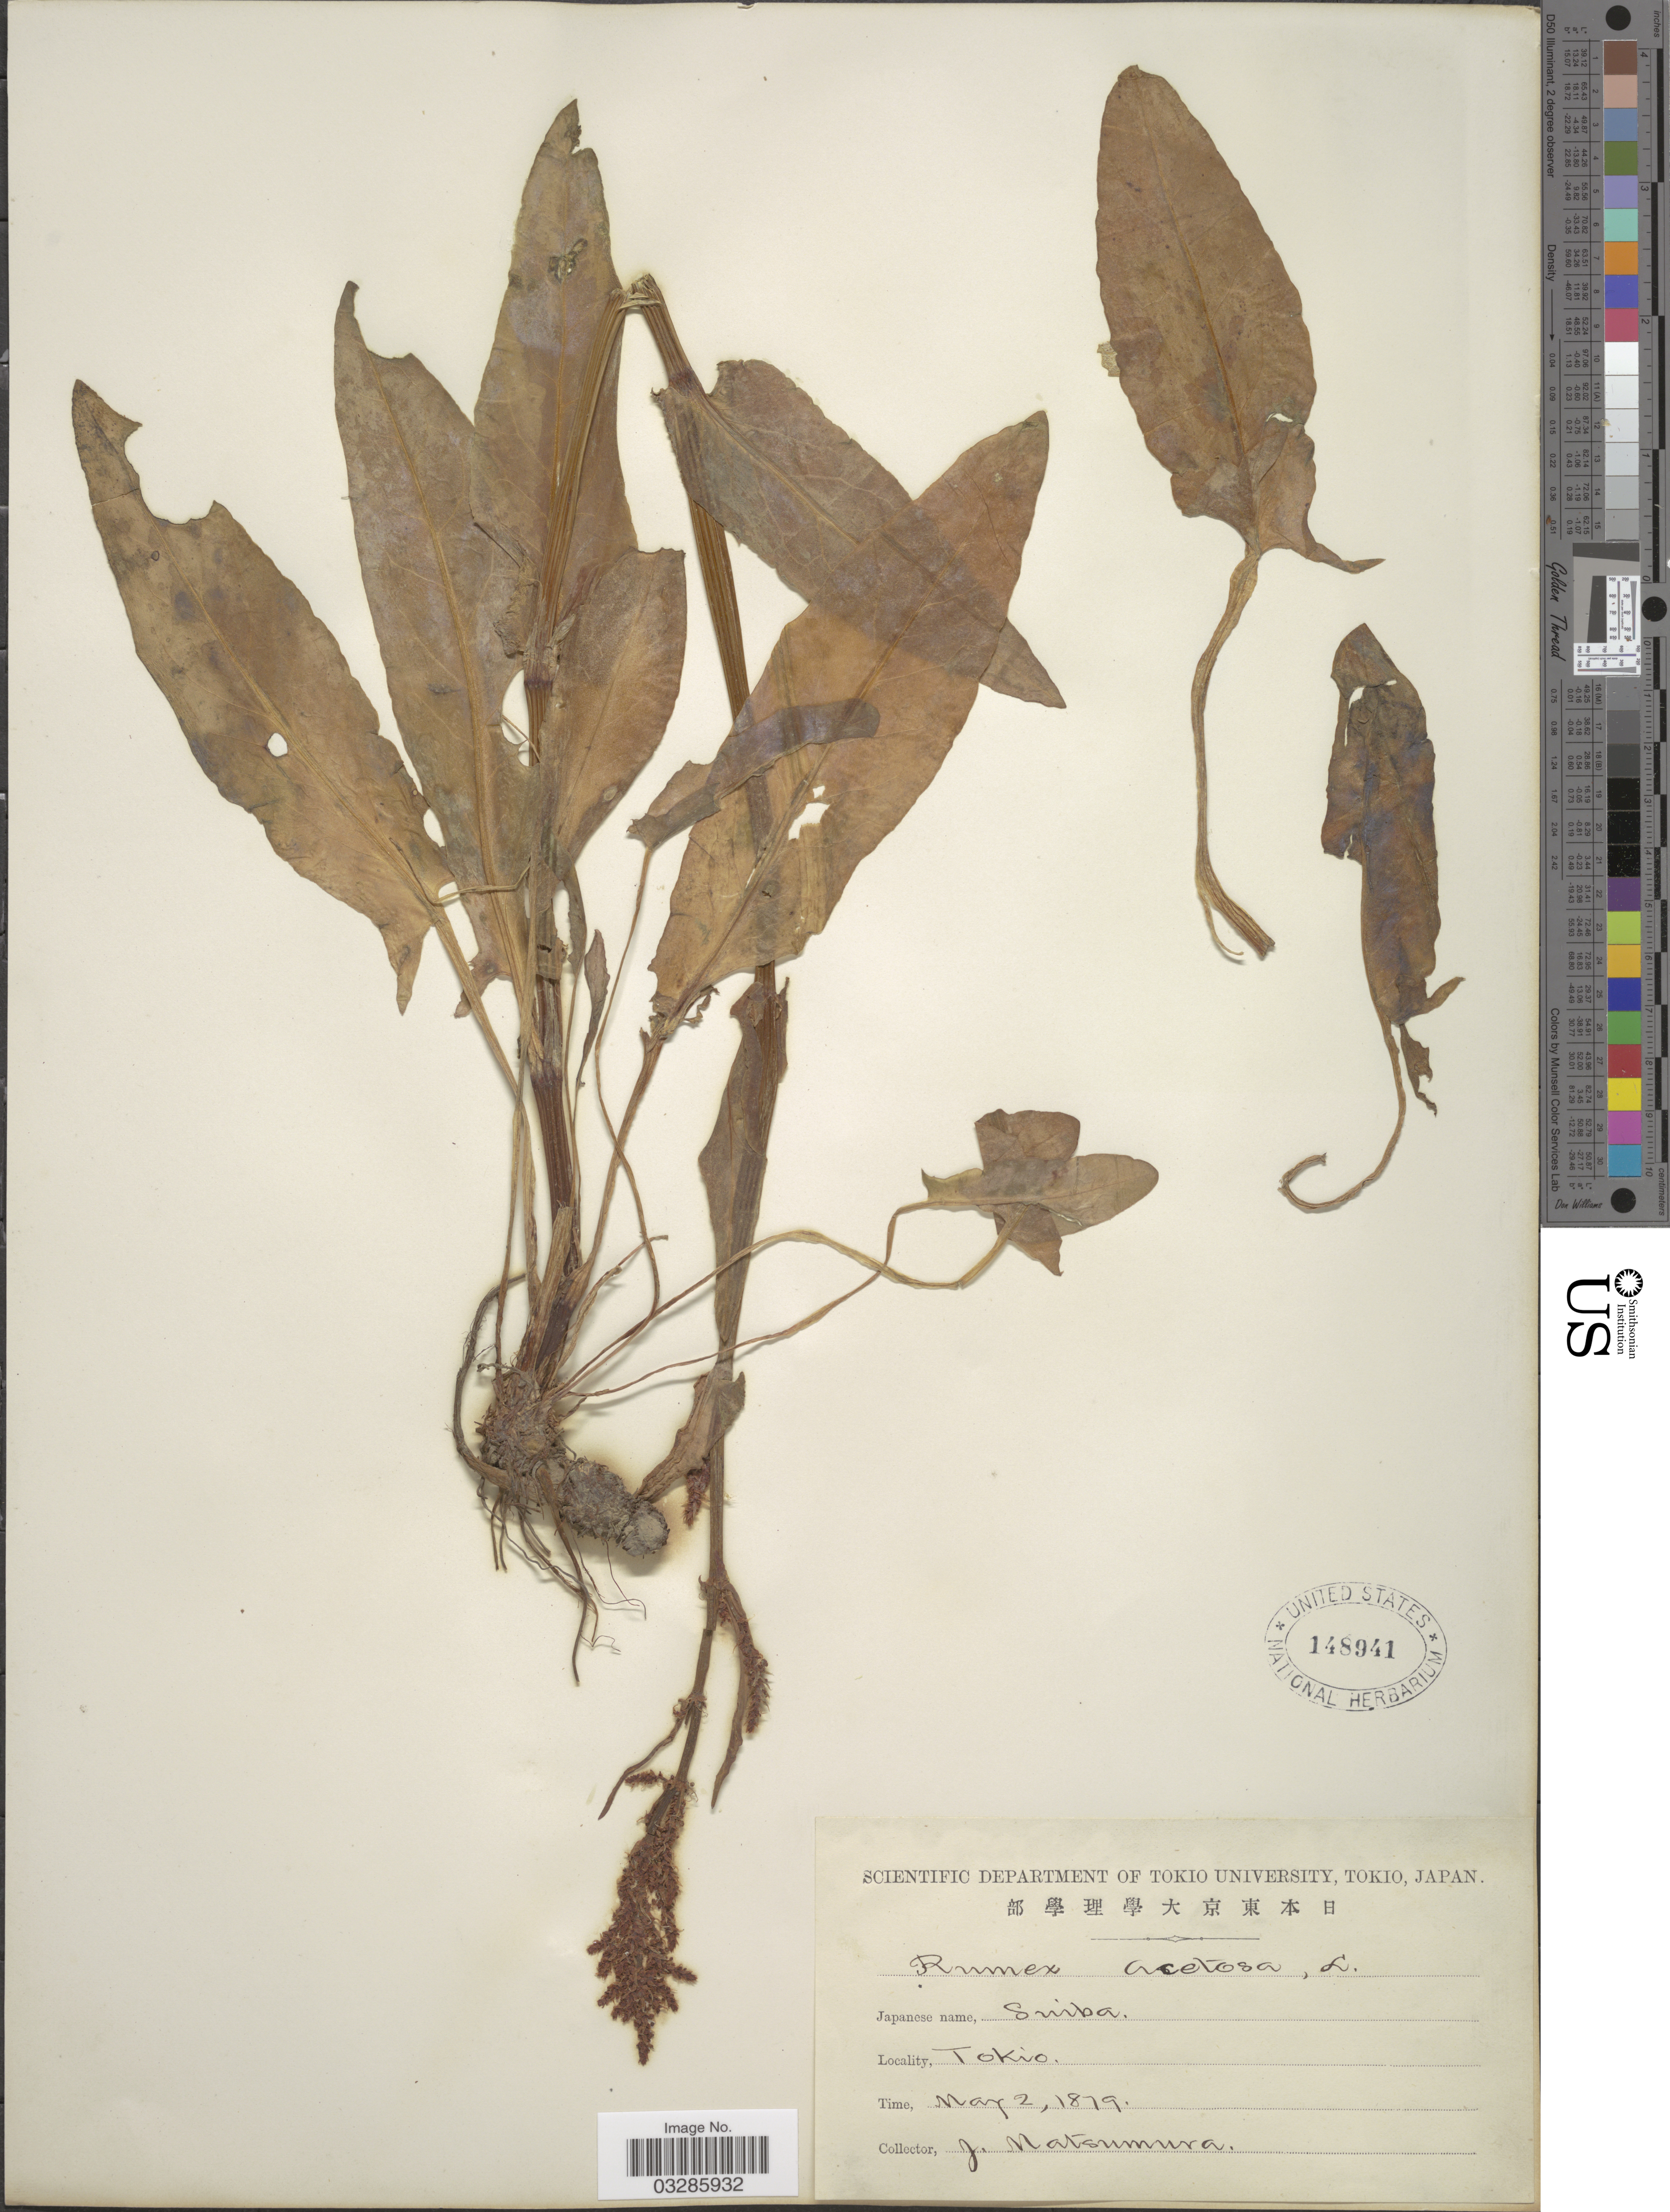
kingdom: Plantae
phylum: Tracheophyta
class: Magnoliopsida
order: Caryophyllales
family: Polygonaceae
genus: Rumex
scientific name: Rumex acetosa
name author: L.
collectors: J. Matsumura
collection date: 1879-05-02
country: Japan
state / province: Tokyo, Federal City of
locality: Tokio.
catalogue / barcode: US 148941